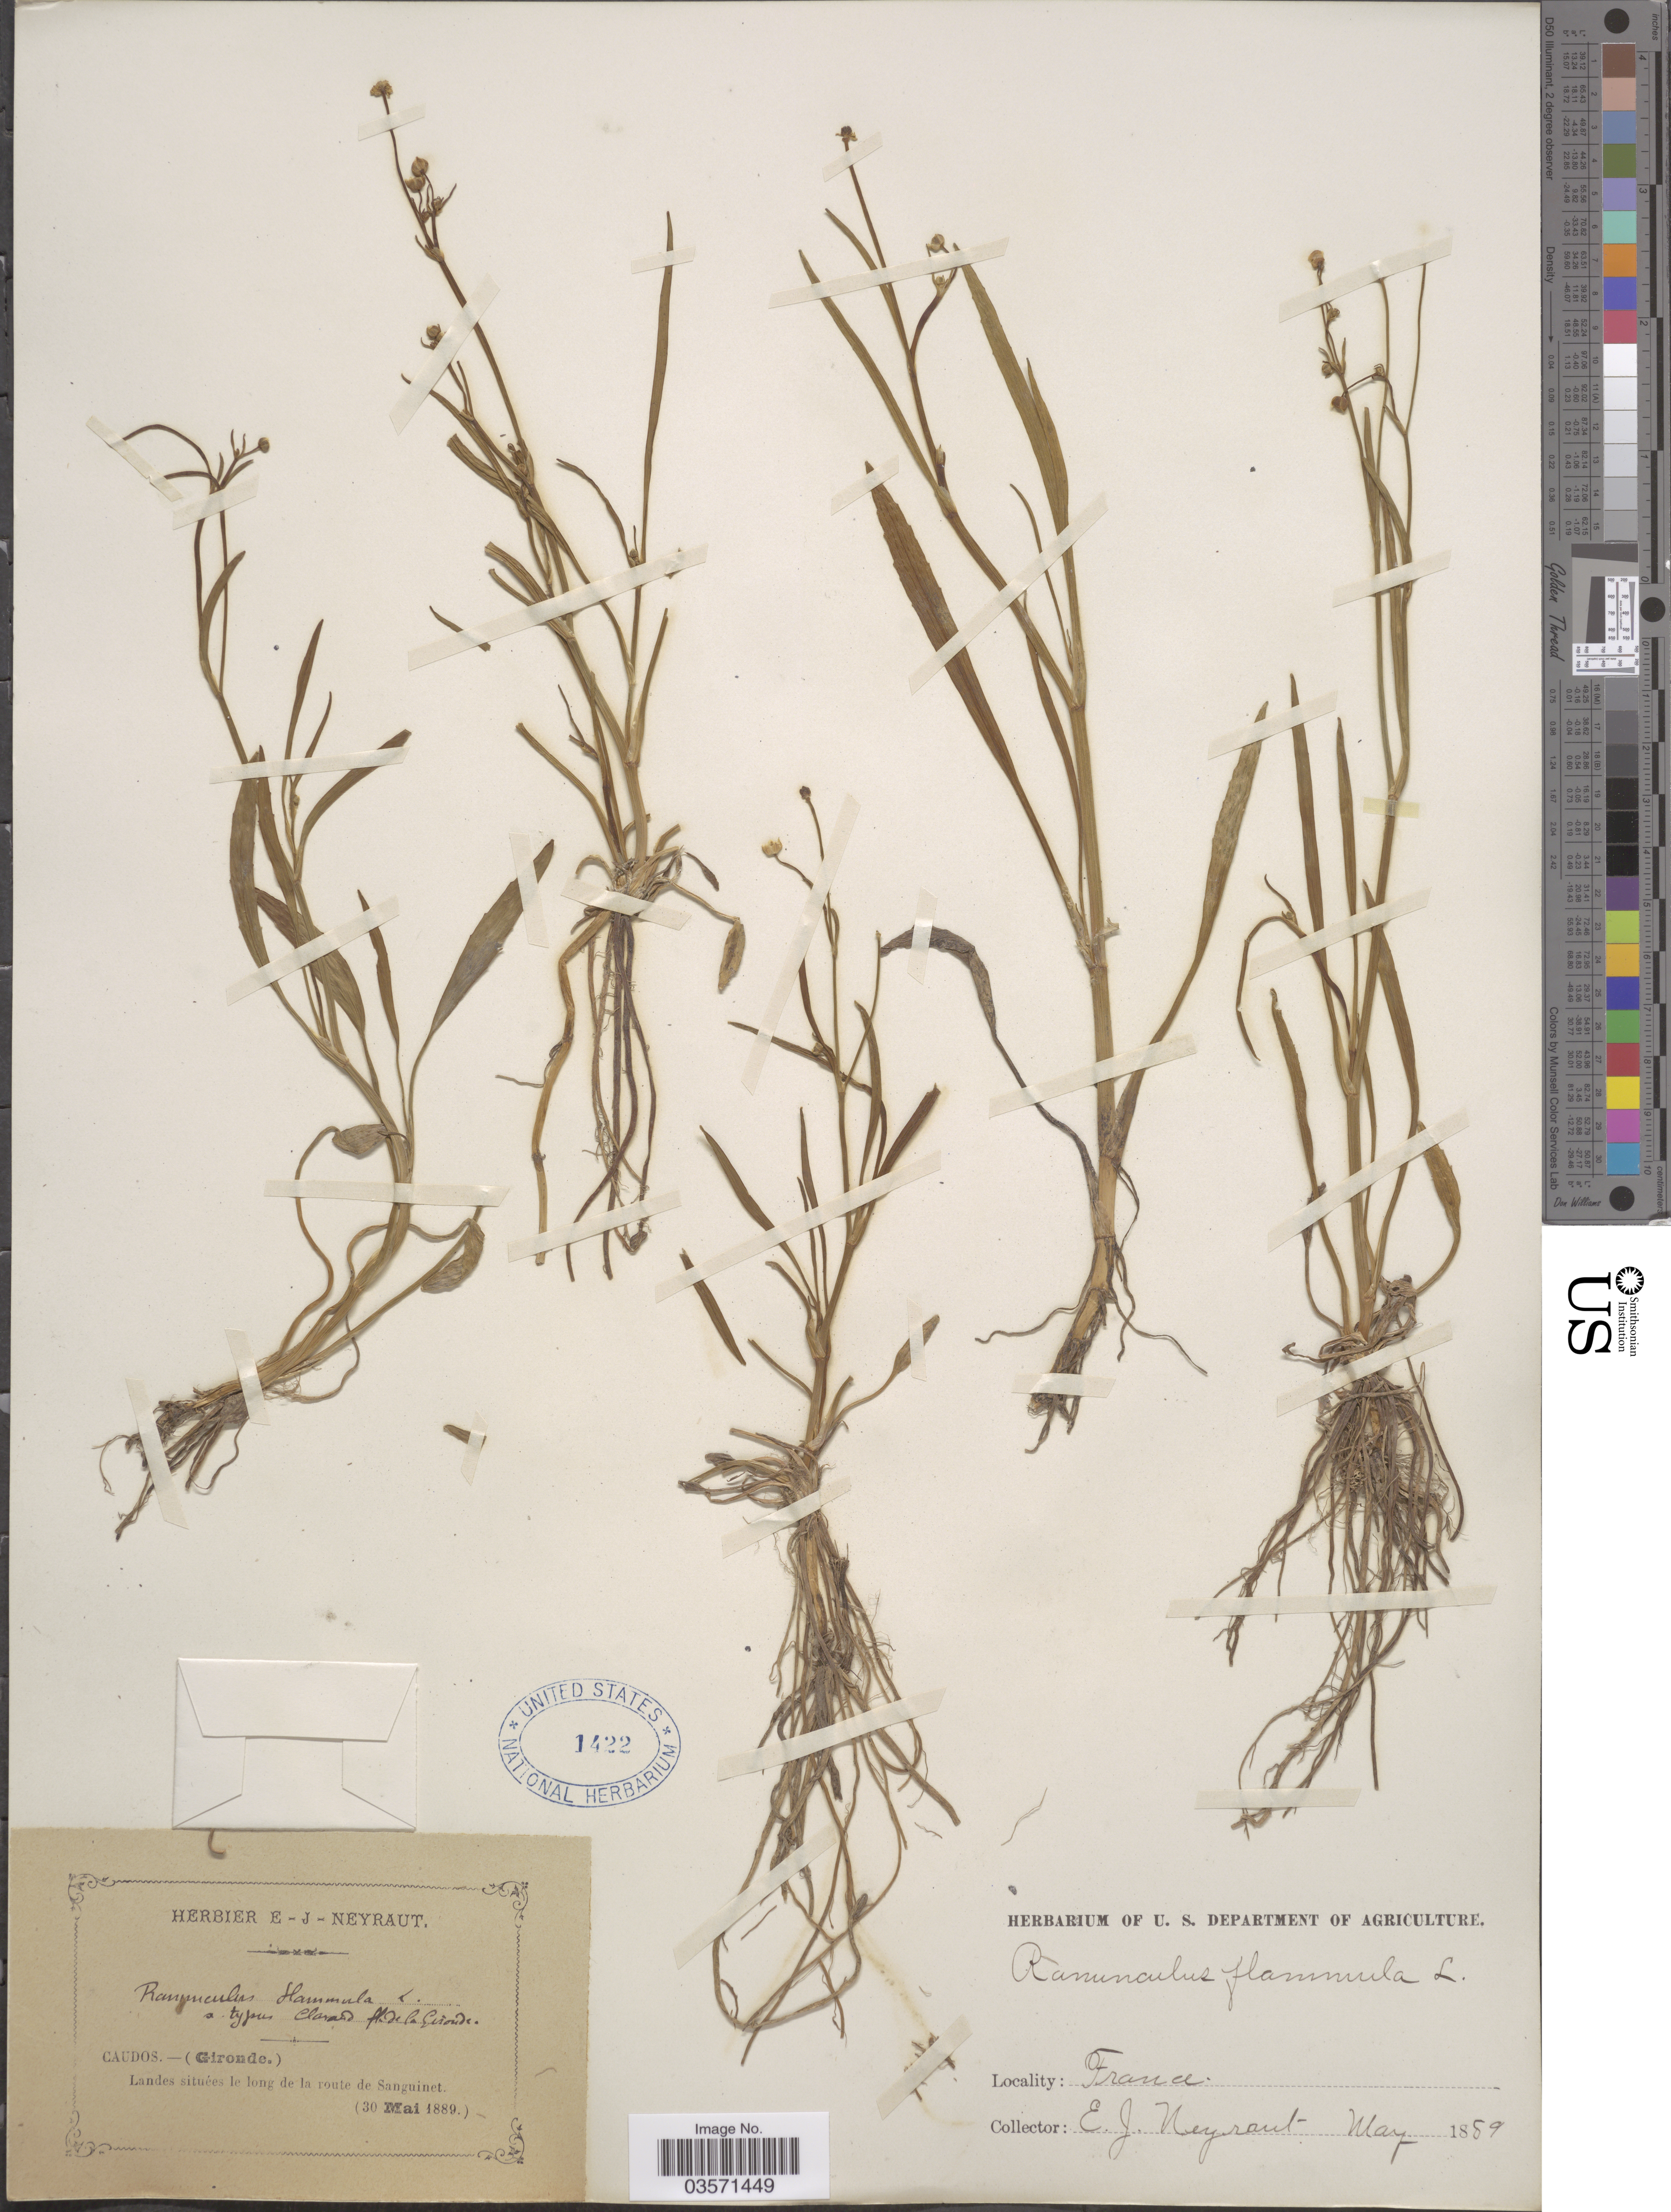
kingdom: Plantae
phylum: Tracheophyta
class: Magnoliopsida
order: Ranunculales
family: Ranunculaceae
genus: Ranunculus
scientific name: Ranunculus flammula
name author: L.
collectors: E. Neyraut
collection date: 1889-05-30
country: France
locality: Caudos. - (Gironde.). Landes situées le long de la route de Sanguinet.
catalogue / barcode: US 1422